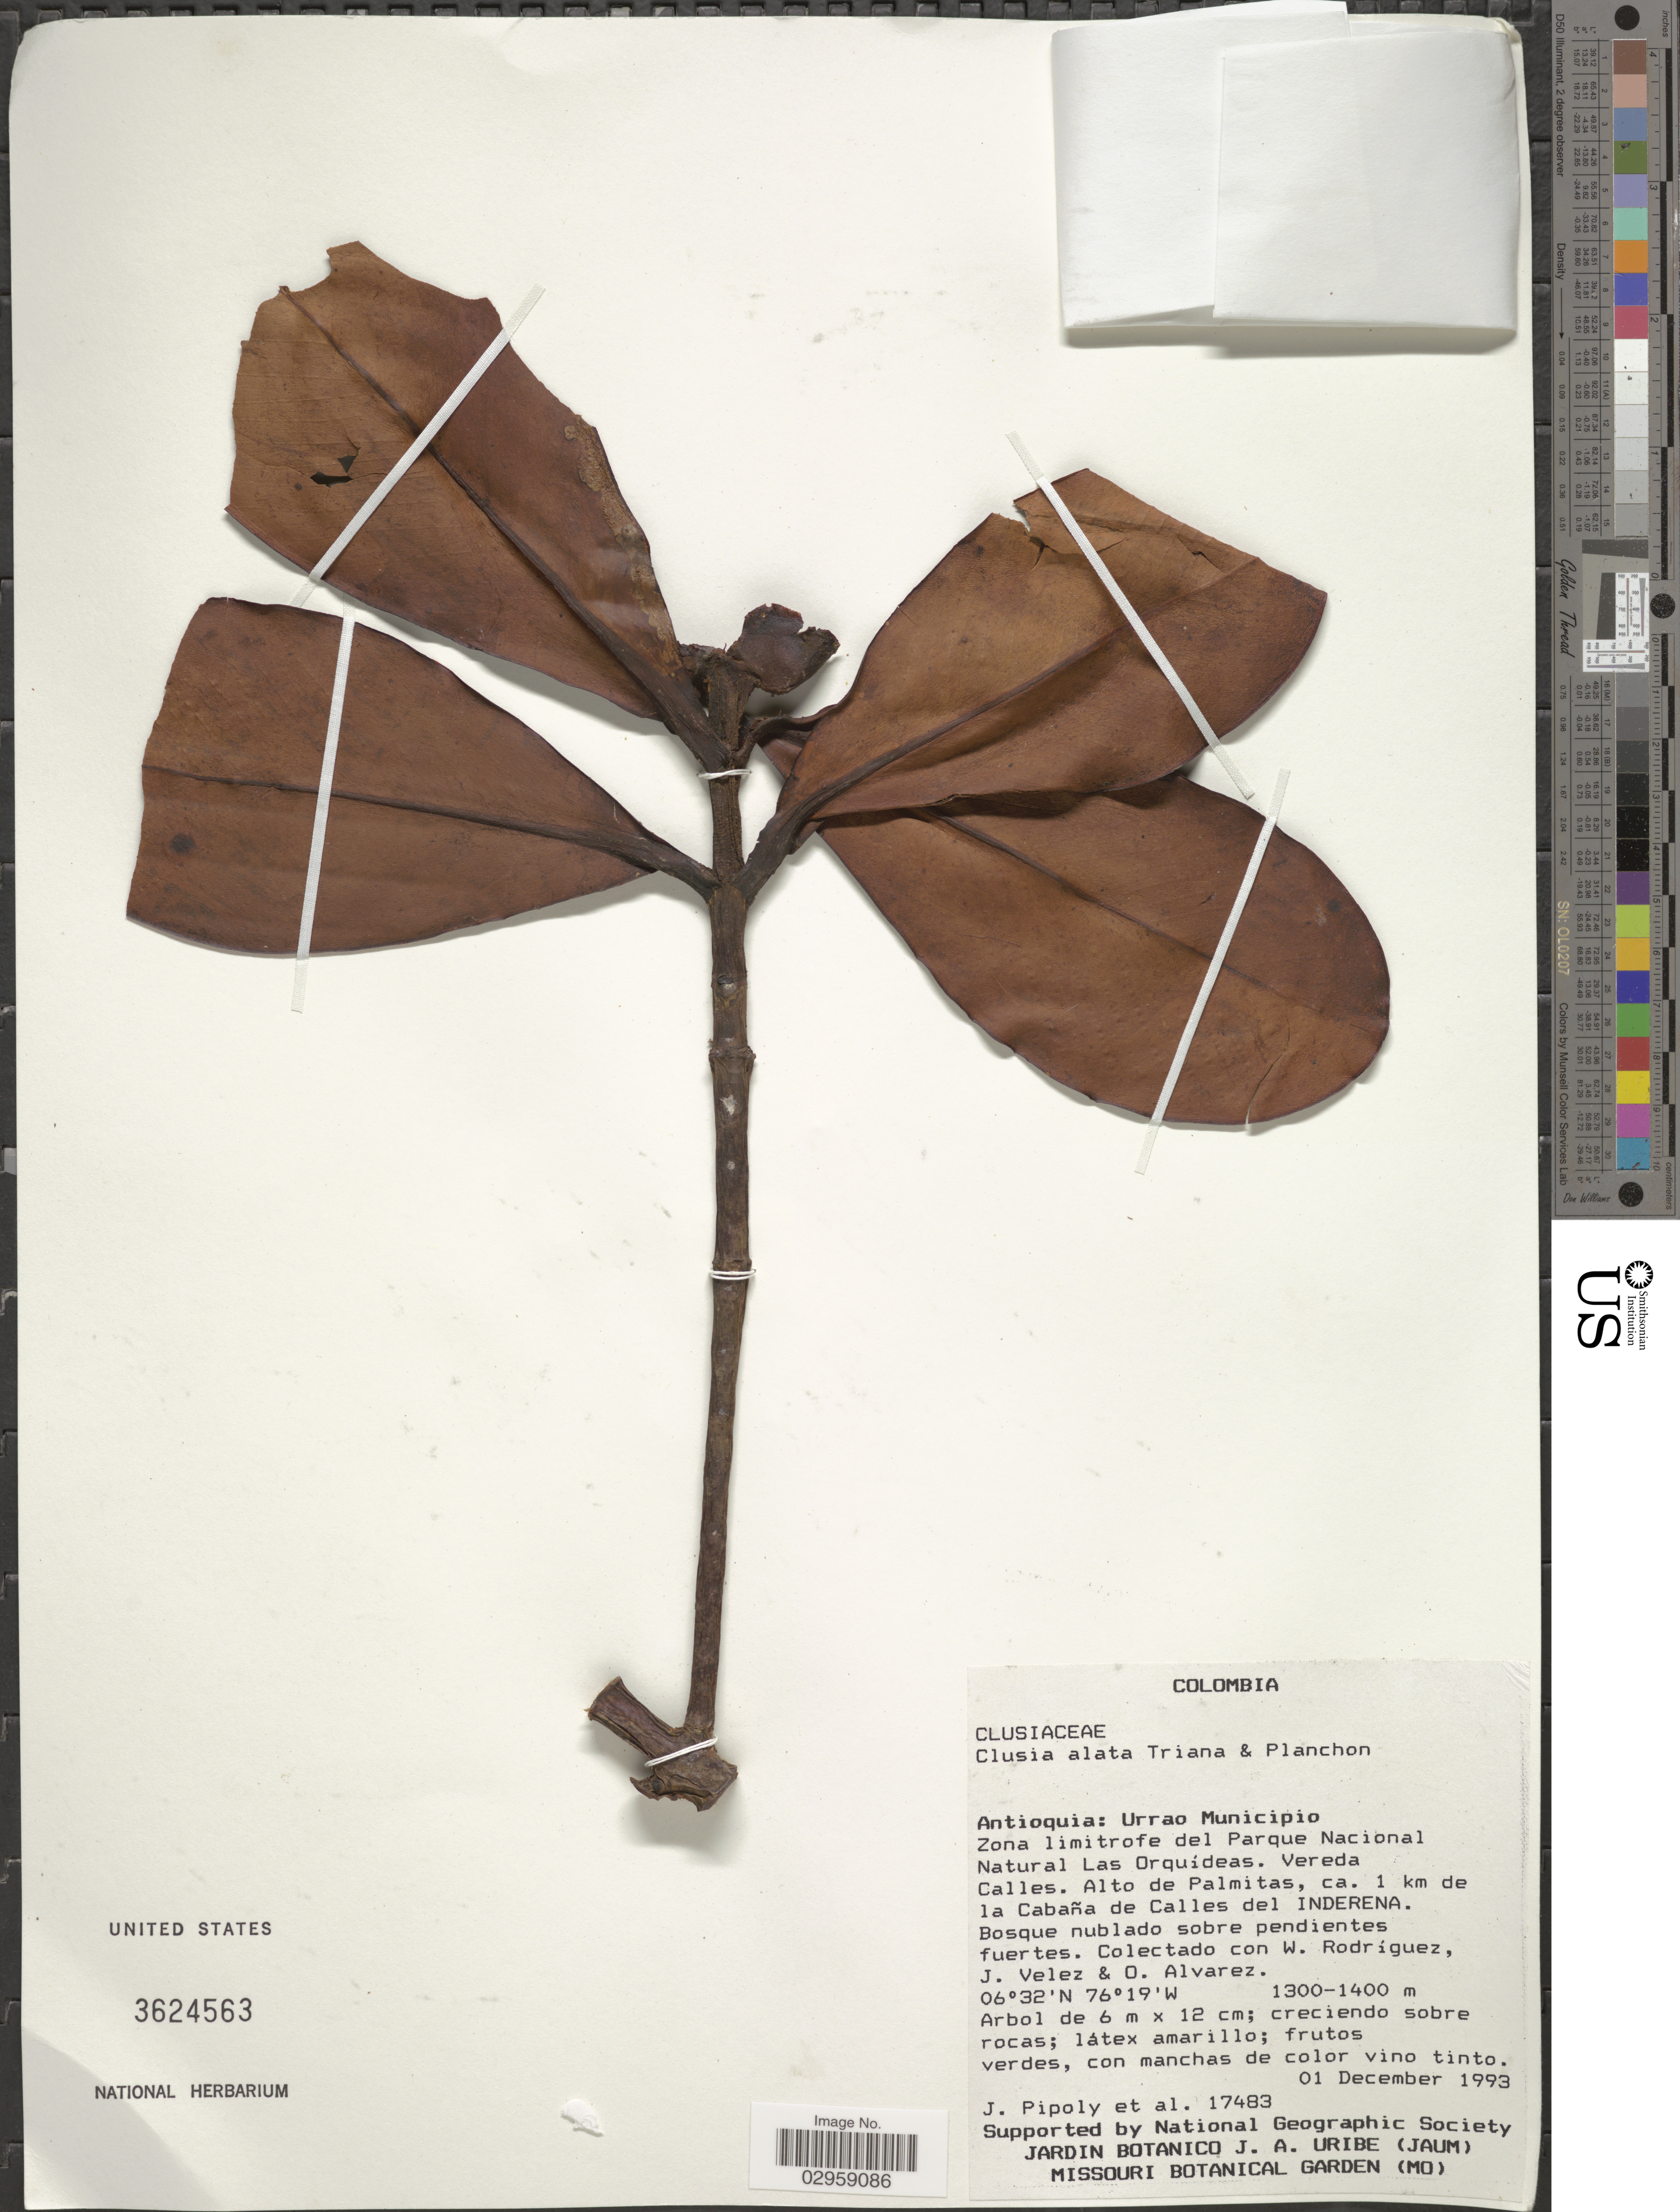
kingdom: Plantae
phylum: Tracheophyta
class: Magnoliopsida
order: Malpighiales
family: Clusiaceae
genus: Clusia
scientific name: Clusia alata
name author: Triana & Planch.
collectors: J. J. Pipoly & et al.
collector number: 17483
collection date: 1993-12-01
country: Colombia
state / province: Antioquia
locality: Urrao Municipio Zona limitrofe del Parque Nacional Natural Las Orquídeas. Vereda Calles. Alto de Palmitas, ca. 1 km de la Cabaña de Calles del INDERENA.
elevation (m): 1300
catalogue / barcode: US 3624563